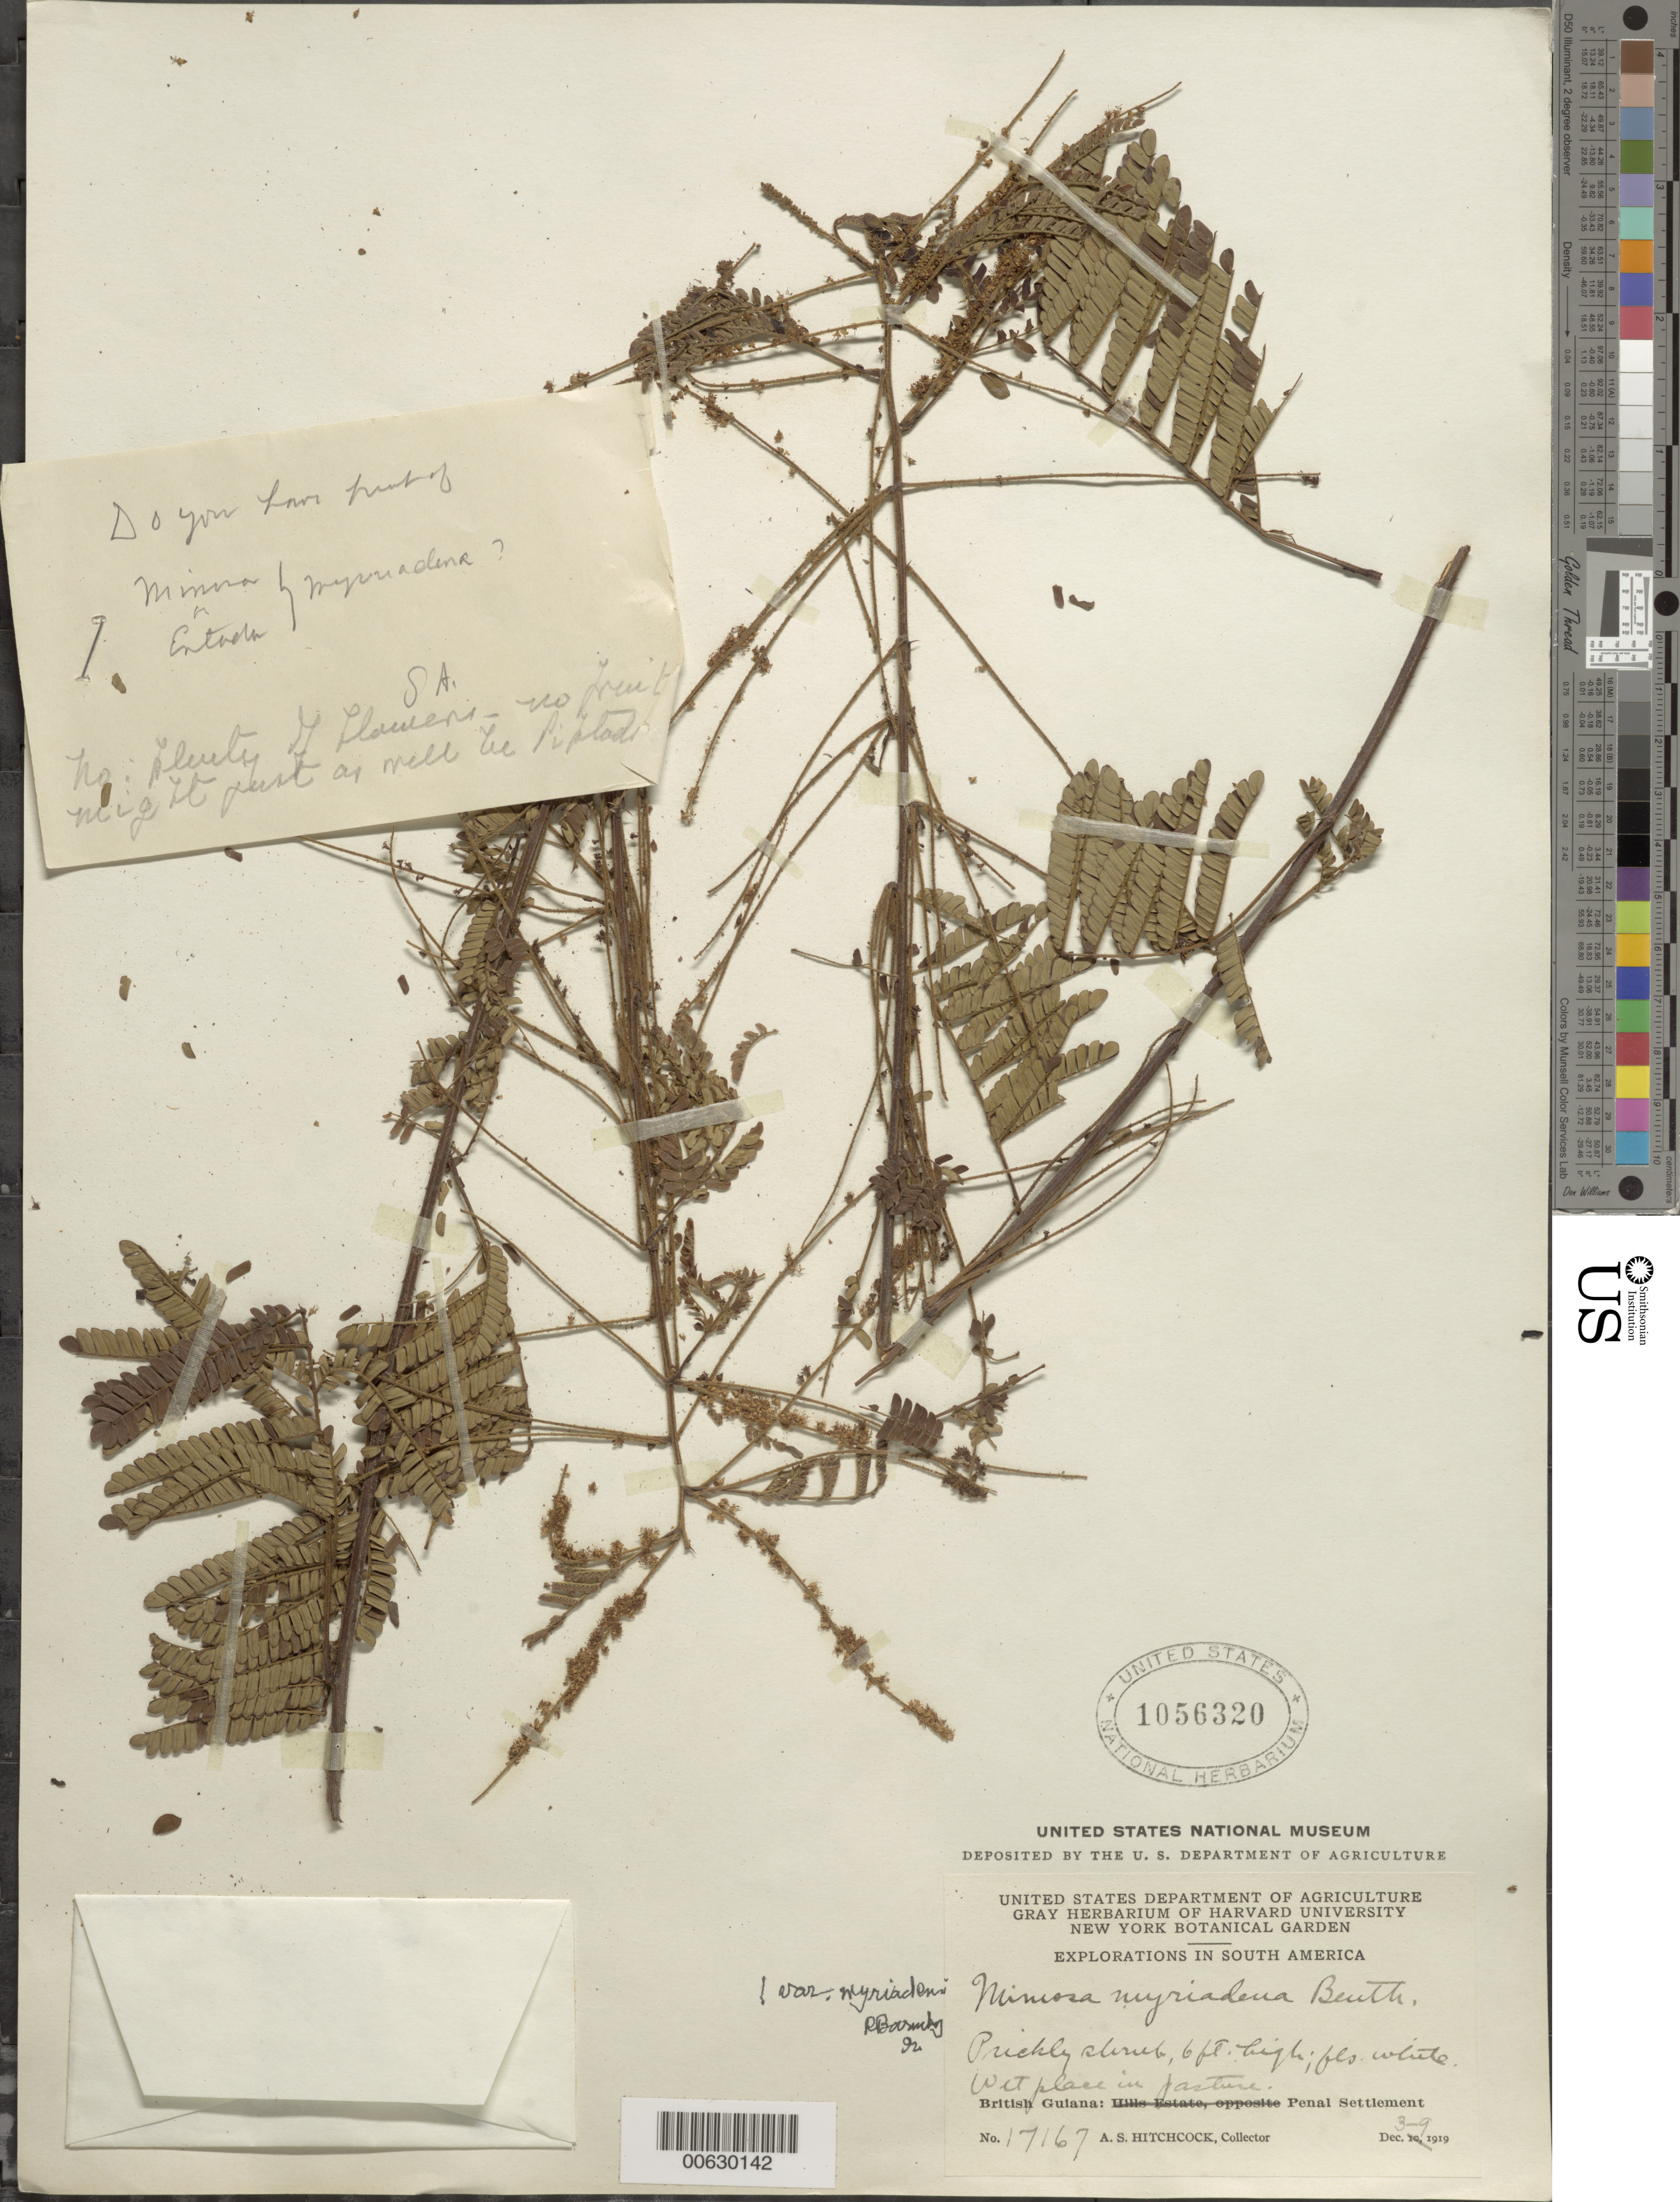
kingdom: Plantae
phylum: Tracheophyta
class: Magnoliopsida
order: Fabales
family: Fabaceae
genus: Mimosa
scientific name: Mimosa myriadenia var. myriadenia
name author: (Benth.) Benth.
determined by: Barneby, Rupert C., (NY)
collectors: A. S. Hitchcock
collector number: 17167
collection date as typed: Dec. 3-9, 1919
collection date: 1919-12-03/1919-12-09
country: Guyana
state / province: Cuyuni-Mazaruni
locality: Penal Settlement, on W side of Essequibo River, near mouth of Mazaruni River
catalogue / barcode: US 1056320